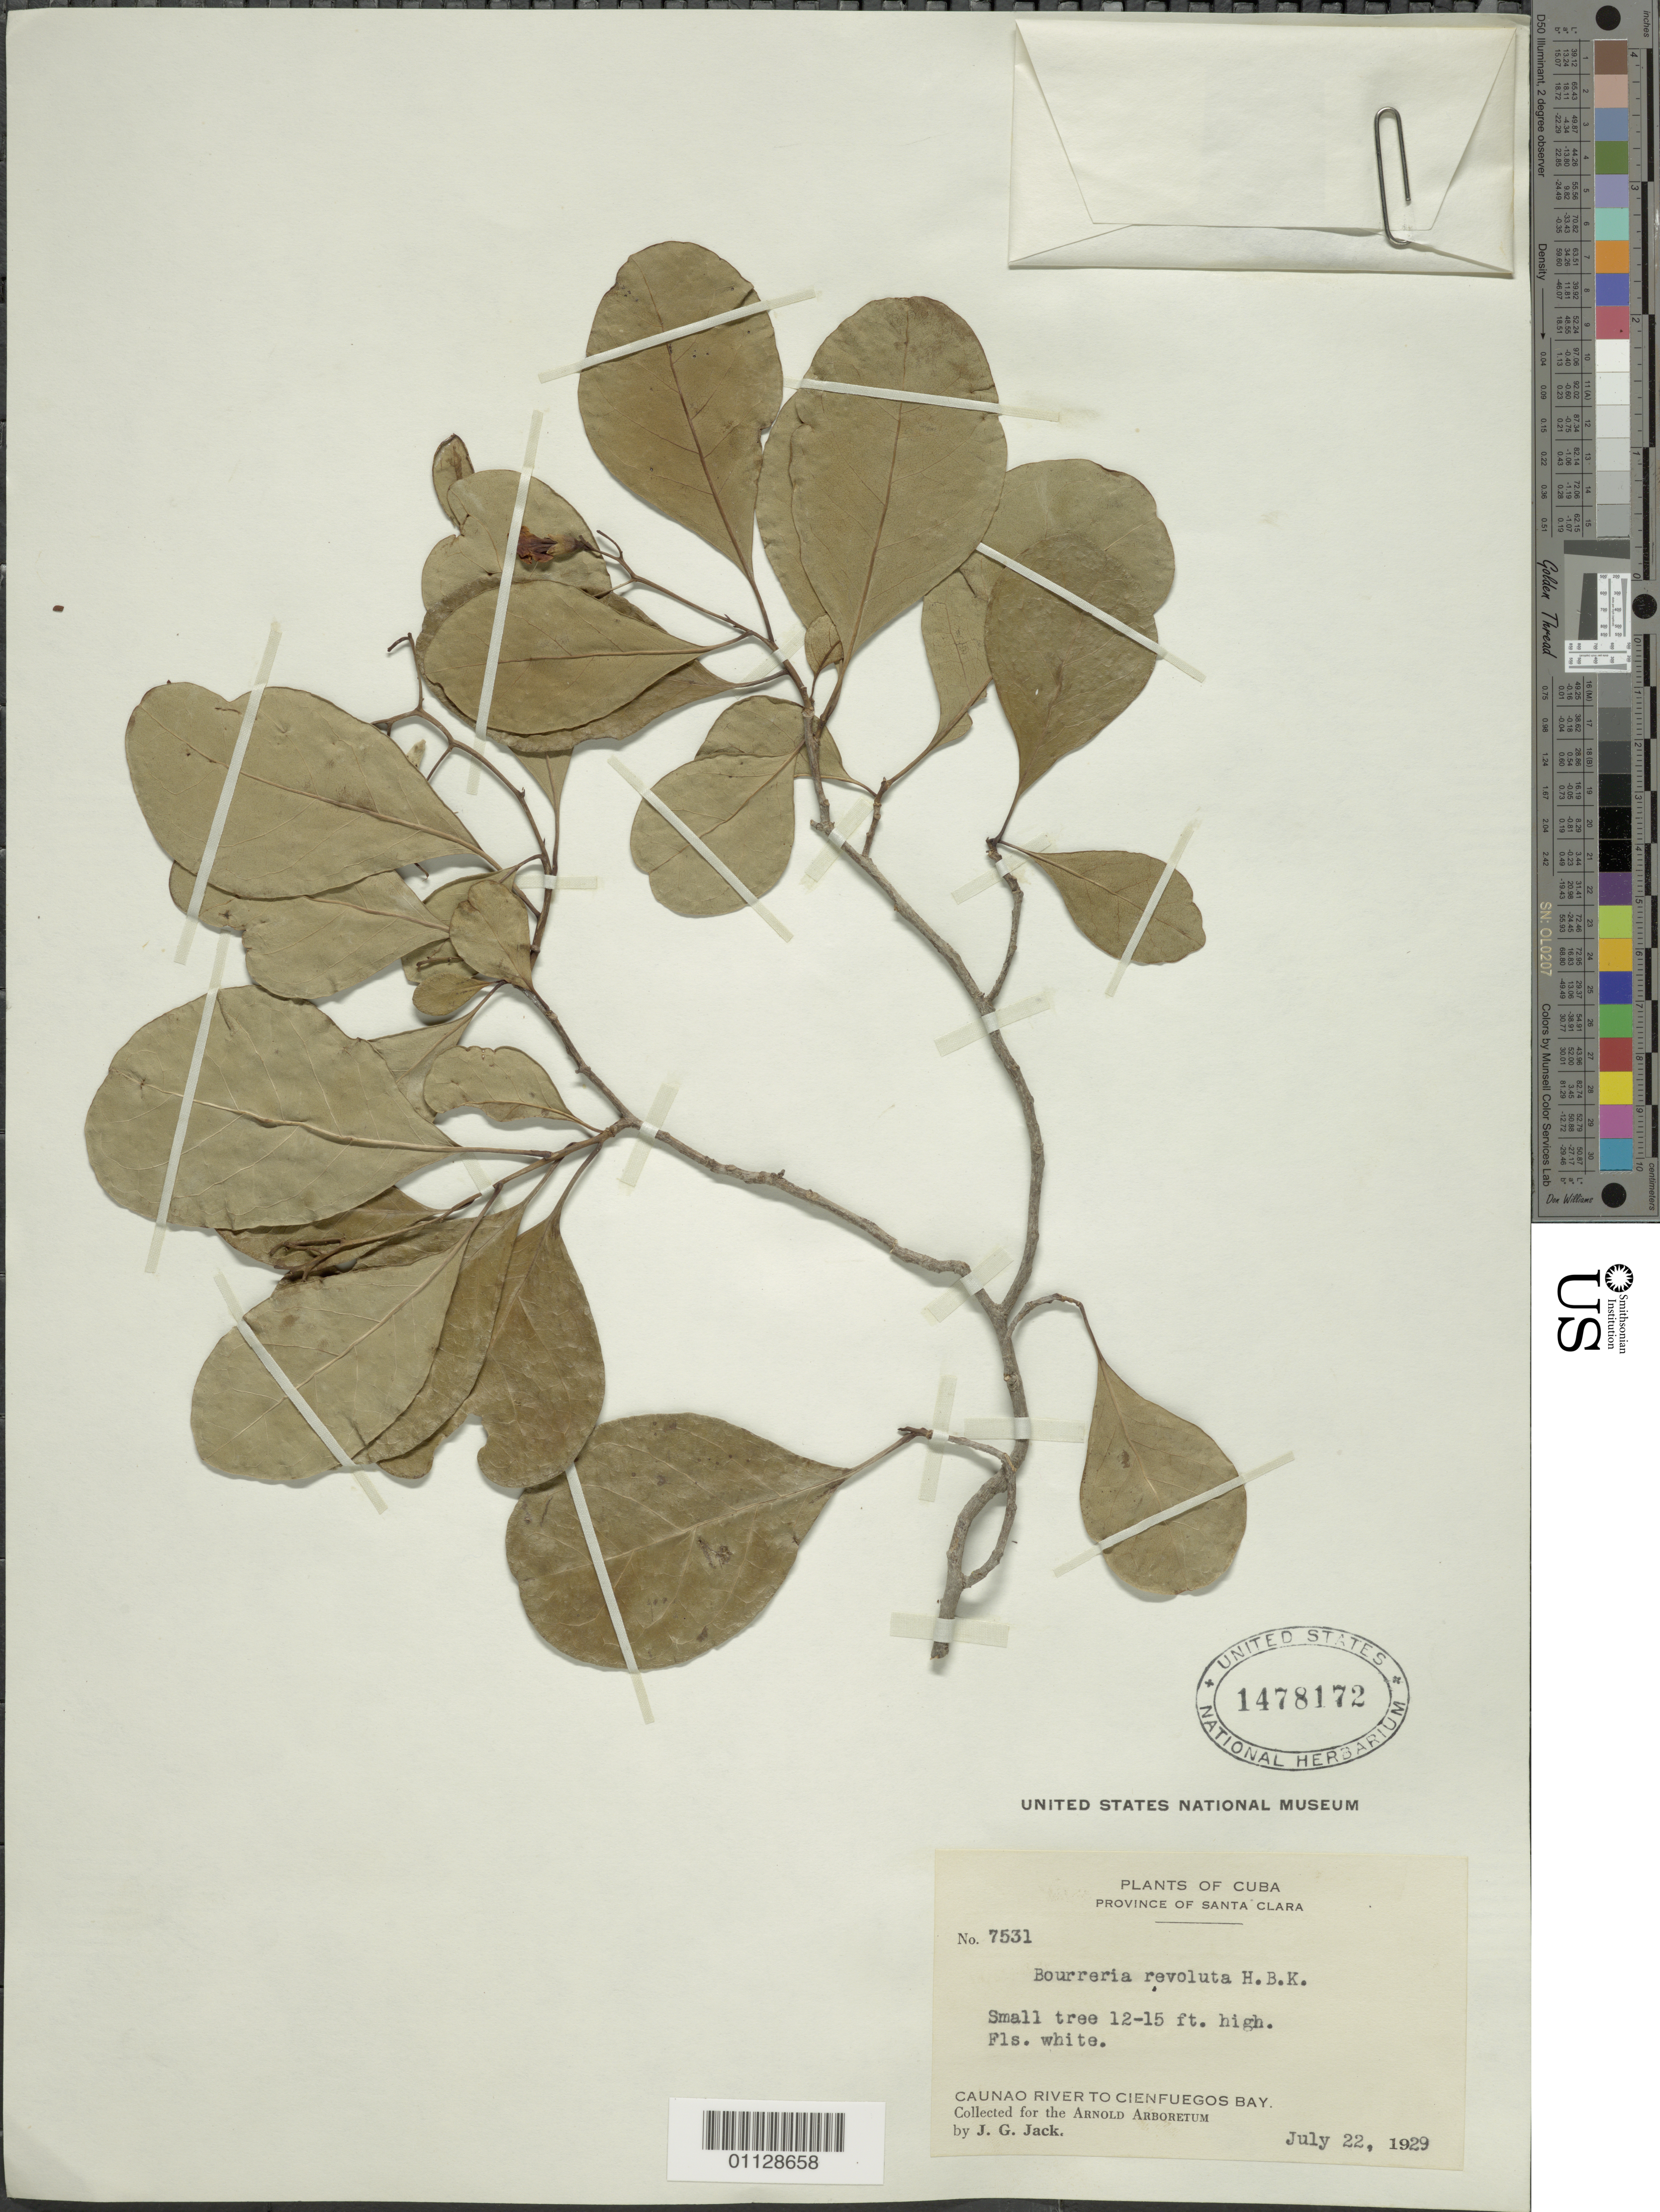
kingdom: Plantae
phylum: Tracheophyta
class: Magnoliopsida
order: Boraginales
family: Ehretiaceae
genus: Bourreria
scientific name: Bourreria succulenta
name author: Jacq.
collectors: J. G. Jack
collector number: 7531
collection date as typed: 22 Jul 1929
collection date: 1929-07-22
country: Cuba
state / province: Cienfuegos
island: Cuba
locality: Caunao River to Cienfuegos Bay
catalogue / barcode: US 1478172